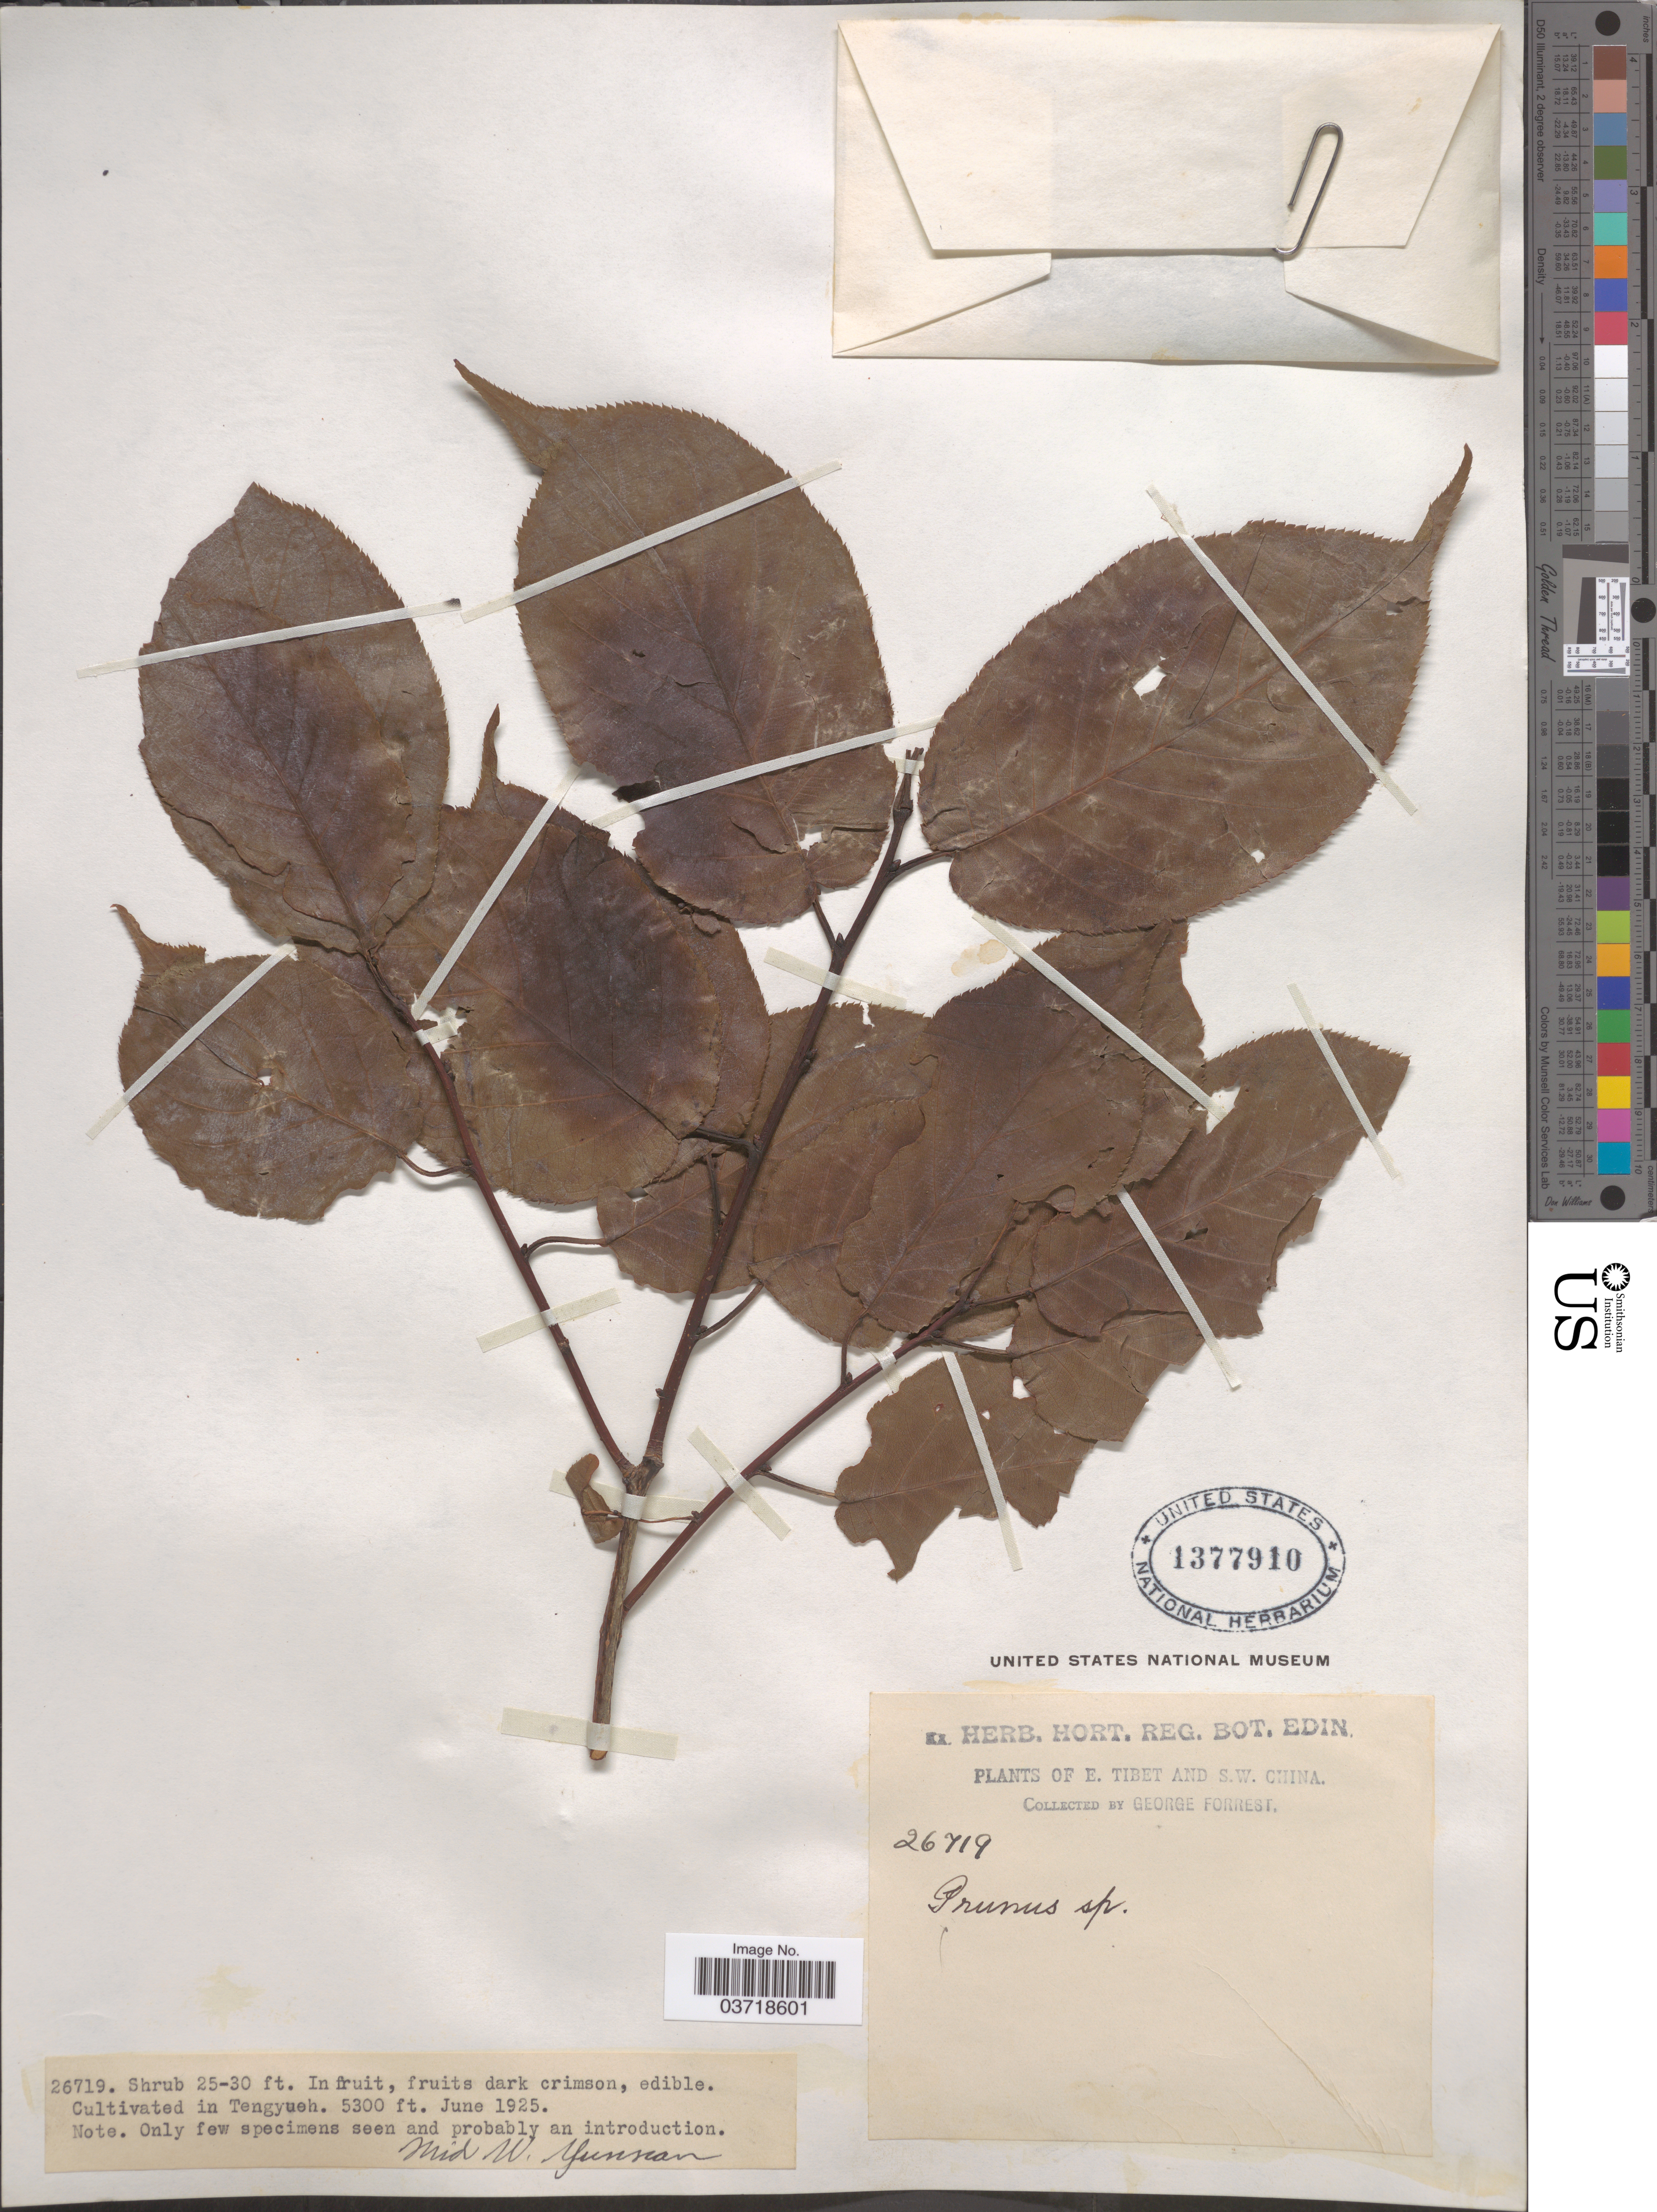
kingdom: Plantae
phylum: Tracheophyta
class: Magnoliopsida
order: Rosales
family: Rosaceae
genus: Prunus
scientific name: Prunus sp.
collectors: G. Forrest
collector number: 26719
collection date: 1925-06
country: China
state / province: Yunnan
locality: S.W. China. Tengyueh. Mid W. Yunnan.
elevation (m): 1615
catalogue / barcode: US 1377910